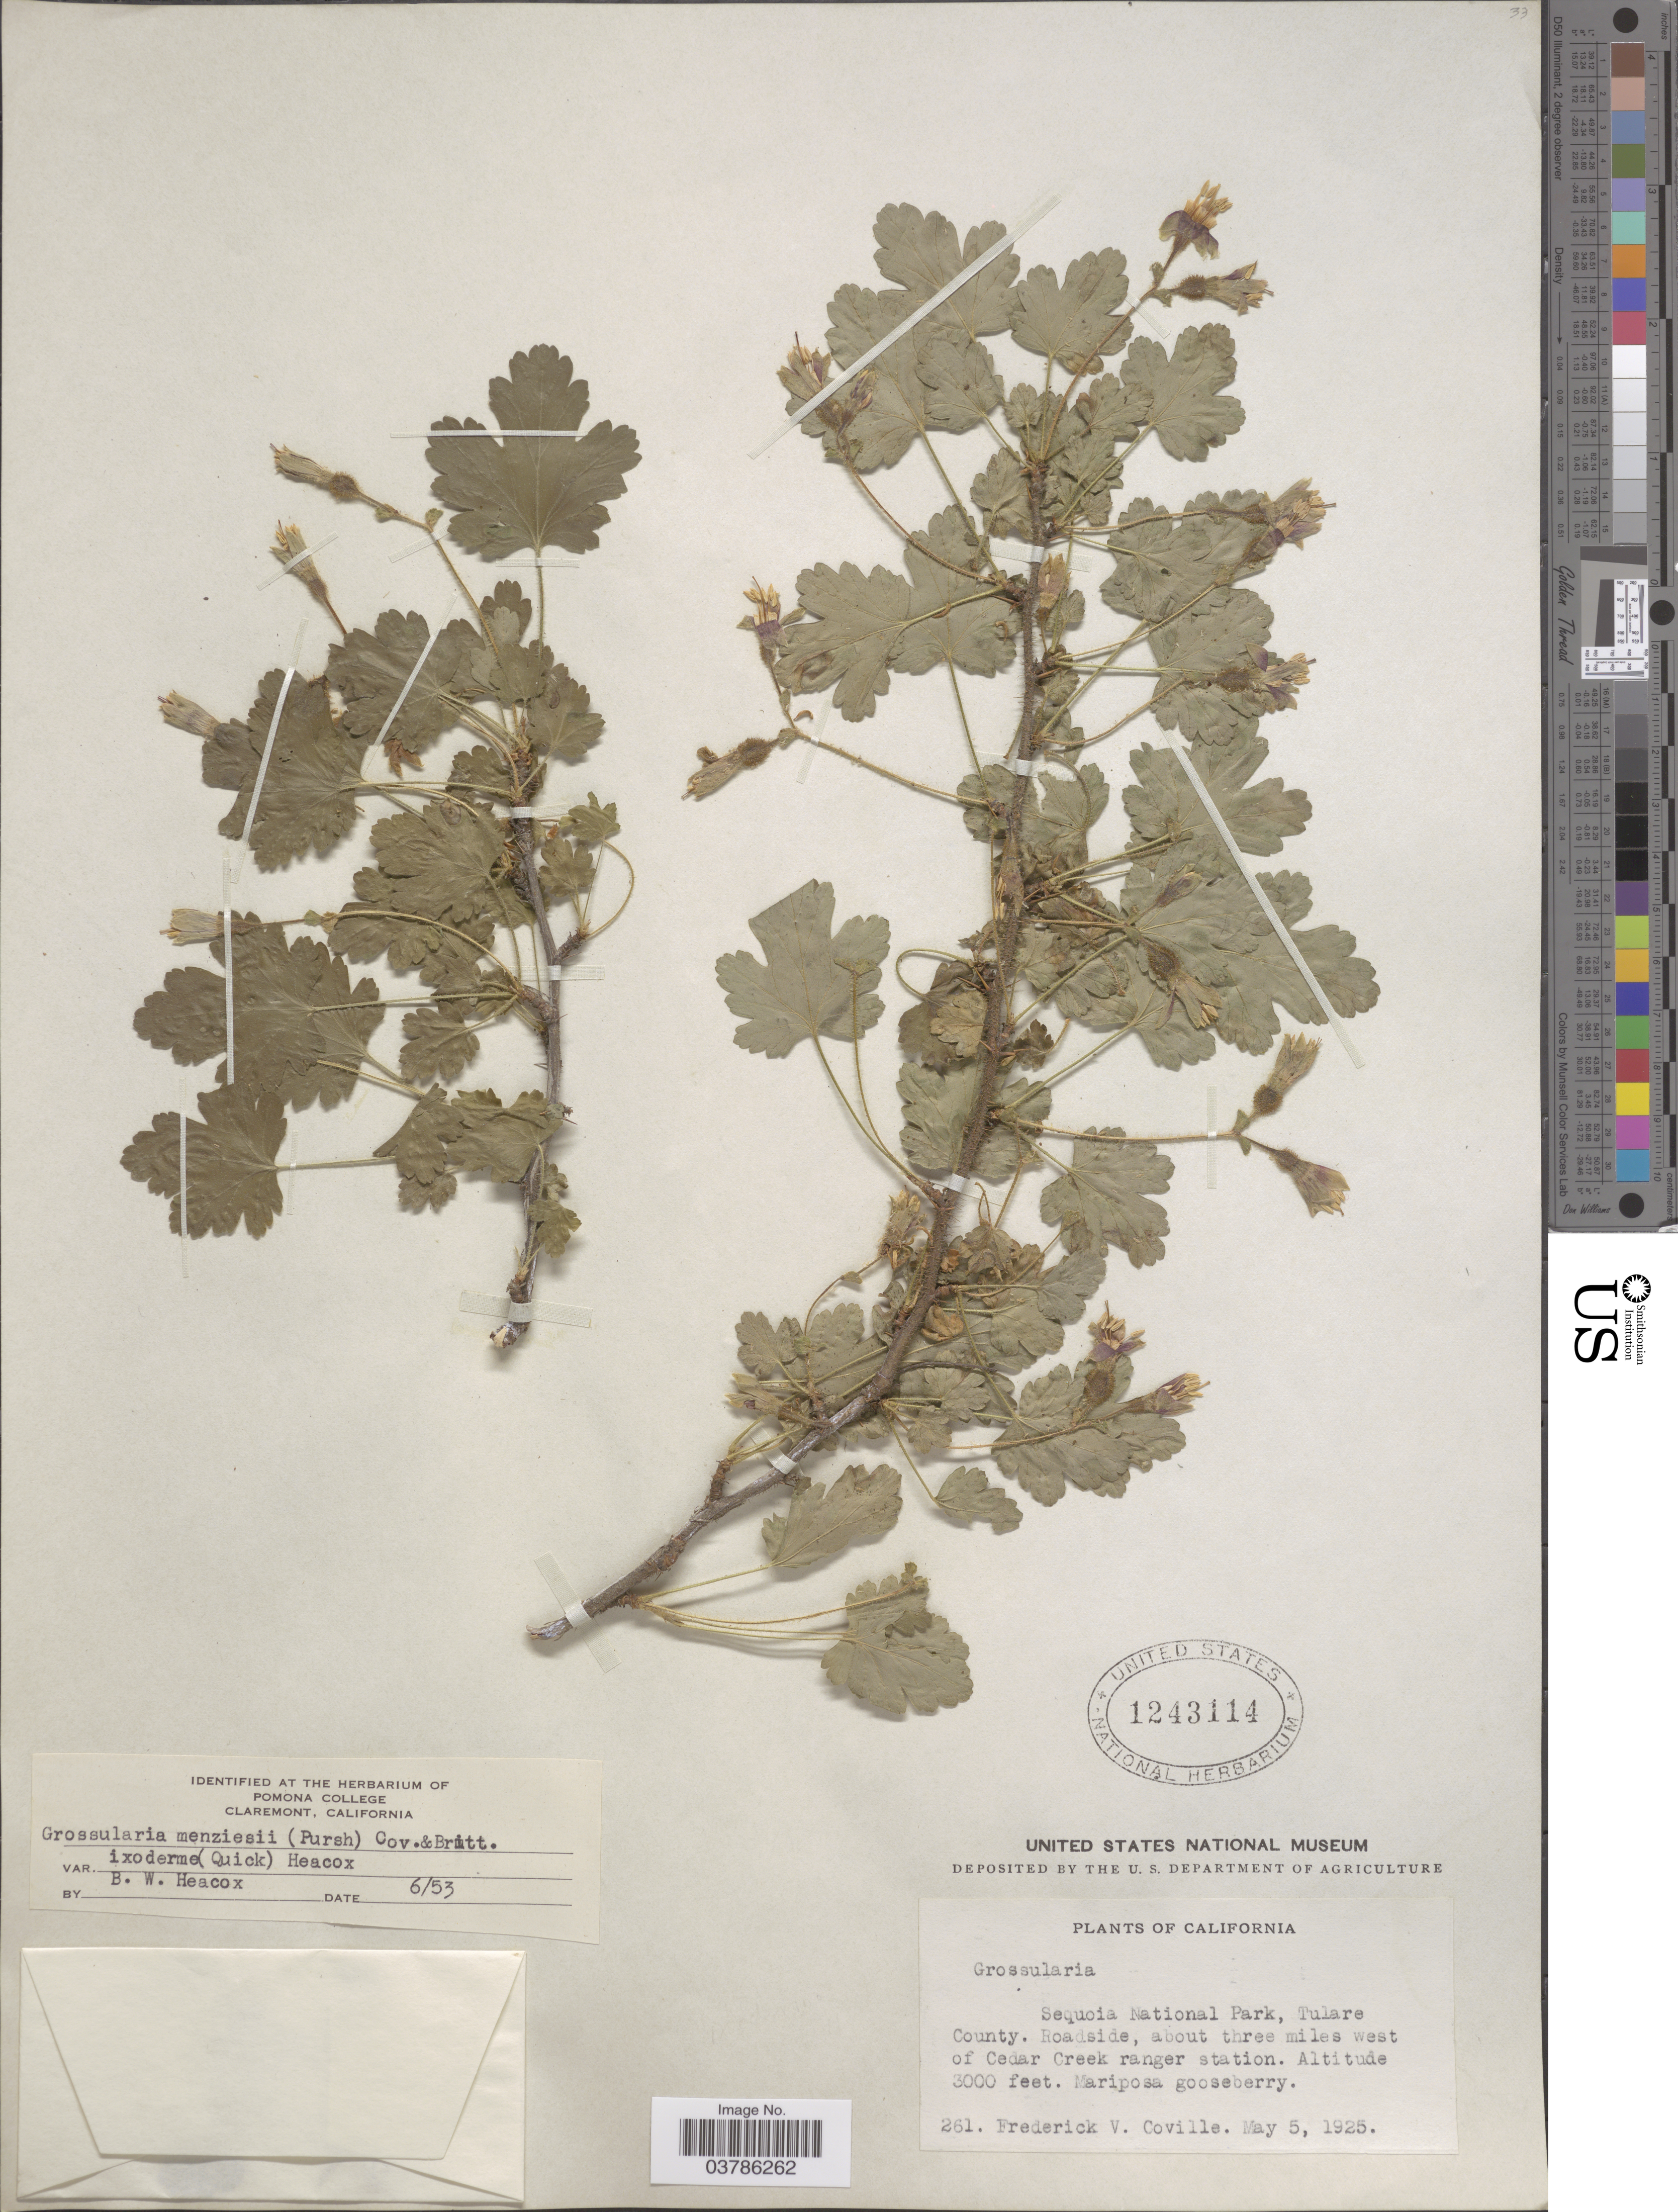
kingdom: Plantae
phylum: Tracheophyta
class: Magnoliopsida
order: Saxifragales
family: Grossulariaceae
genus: Ribes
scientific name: Ribes menziesii var. ixoderme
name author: Quick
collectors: F. V. Coville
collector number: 261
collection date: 1925-05-05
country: United States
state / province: California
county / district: Tulare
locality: Sequoia National Park, Tulare County. Roadside, about three miles west of Cedar Creek ranger station.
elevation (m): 914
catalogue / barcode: US 1243114